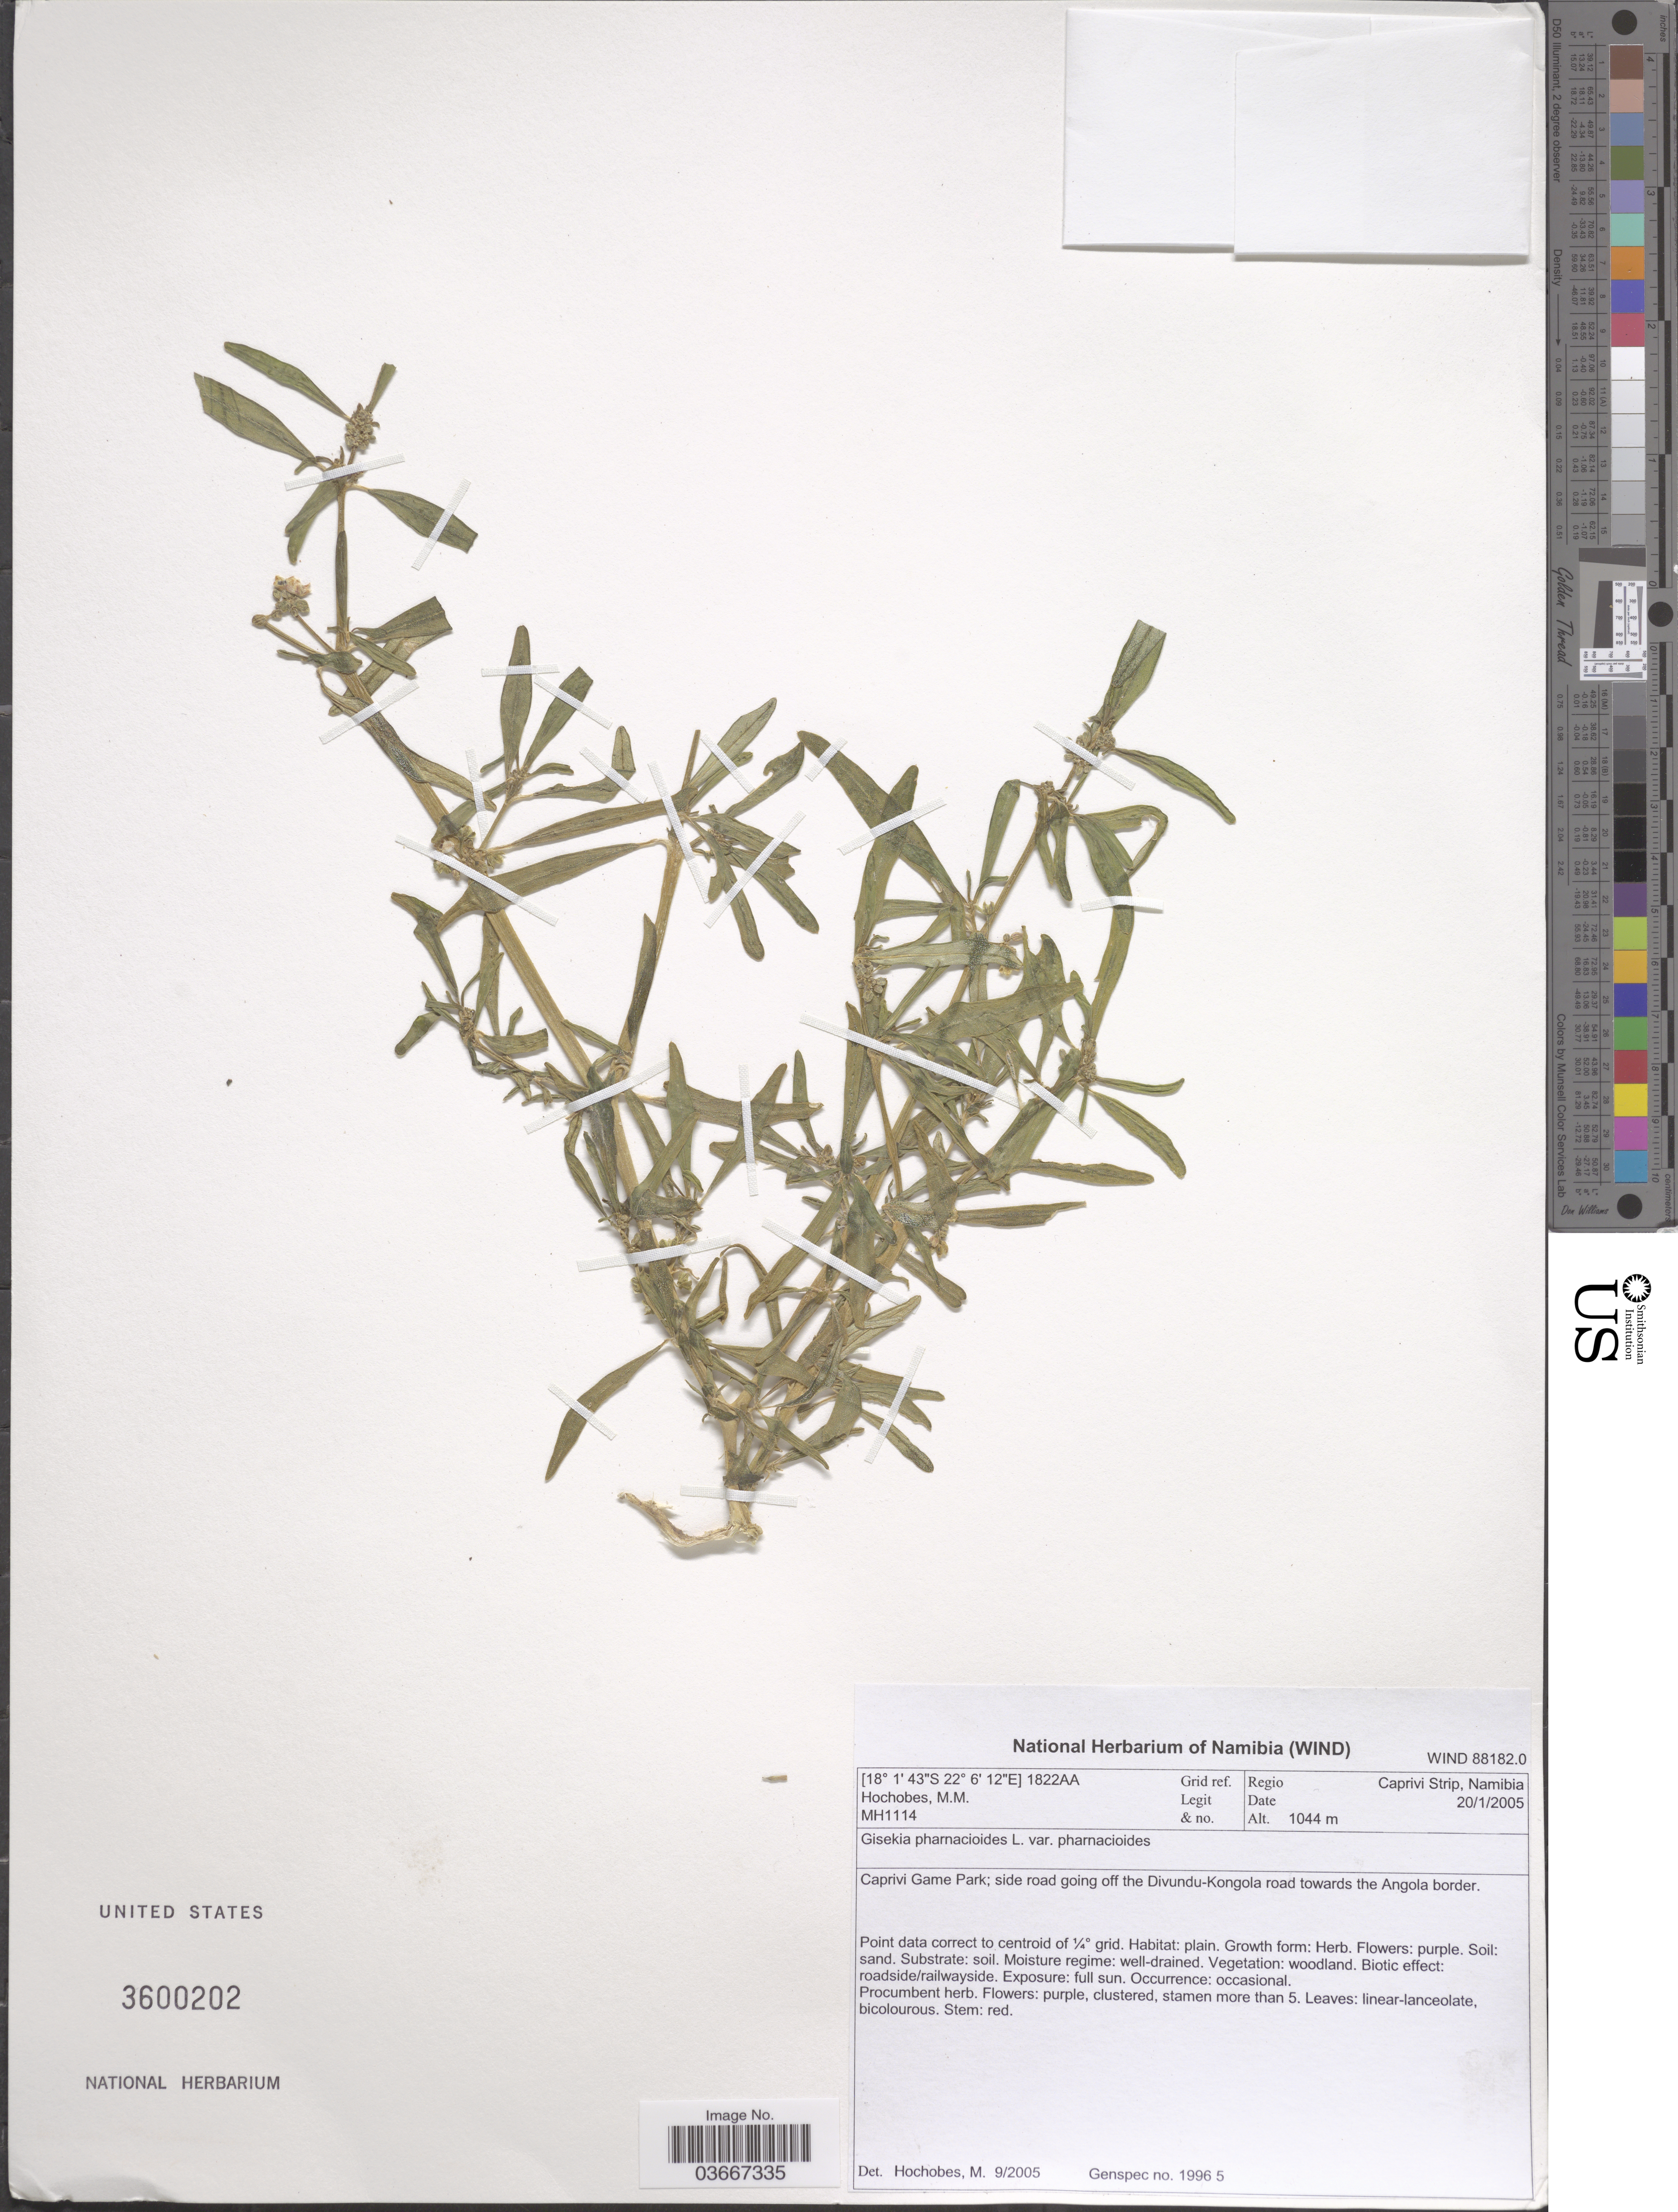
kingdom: Plantae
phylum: Tracheophyta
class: Magnoliopsida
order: Caryophyllales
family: Gisekiaceae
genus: Gisekia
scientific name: Gisekia pharnaceoides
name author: L.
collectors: M. Hochobes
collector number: MH1114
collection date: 2005-01-20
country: Namibia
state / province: Caprivi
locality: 1822AA Grid ref. Regio Caprivi Strip. Caprivi Game Park; side road going off the Divundu-Kongola road towards the Angola border.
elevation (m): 1044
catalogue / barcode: US 3600202